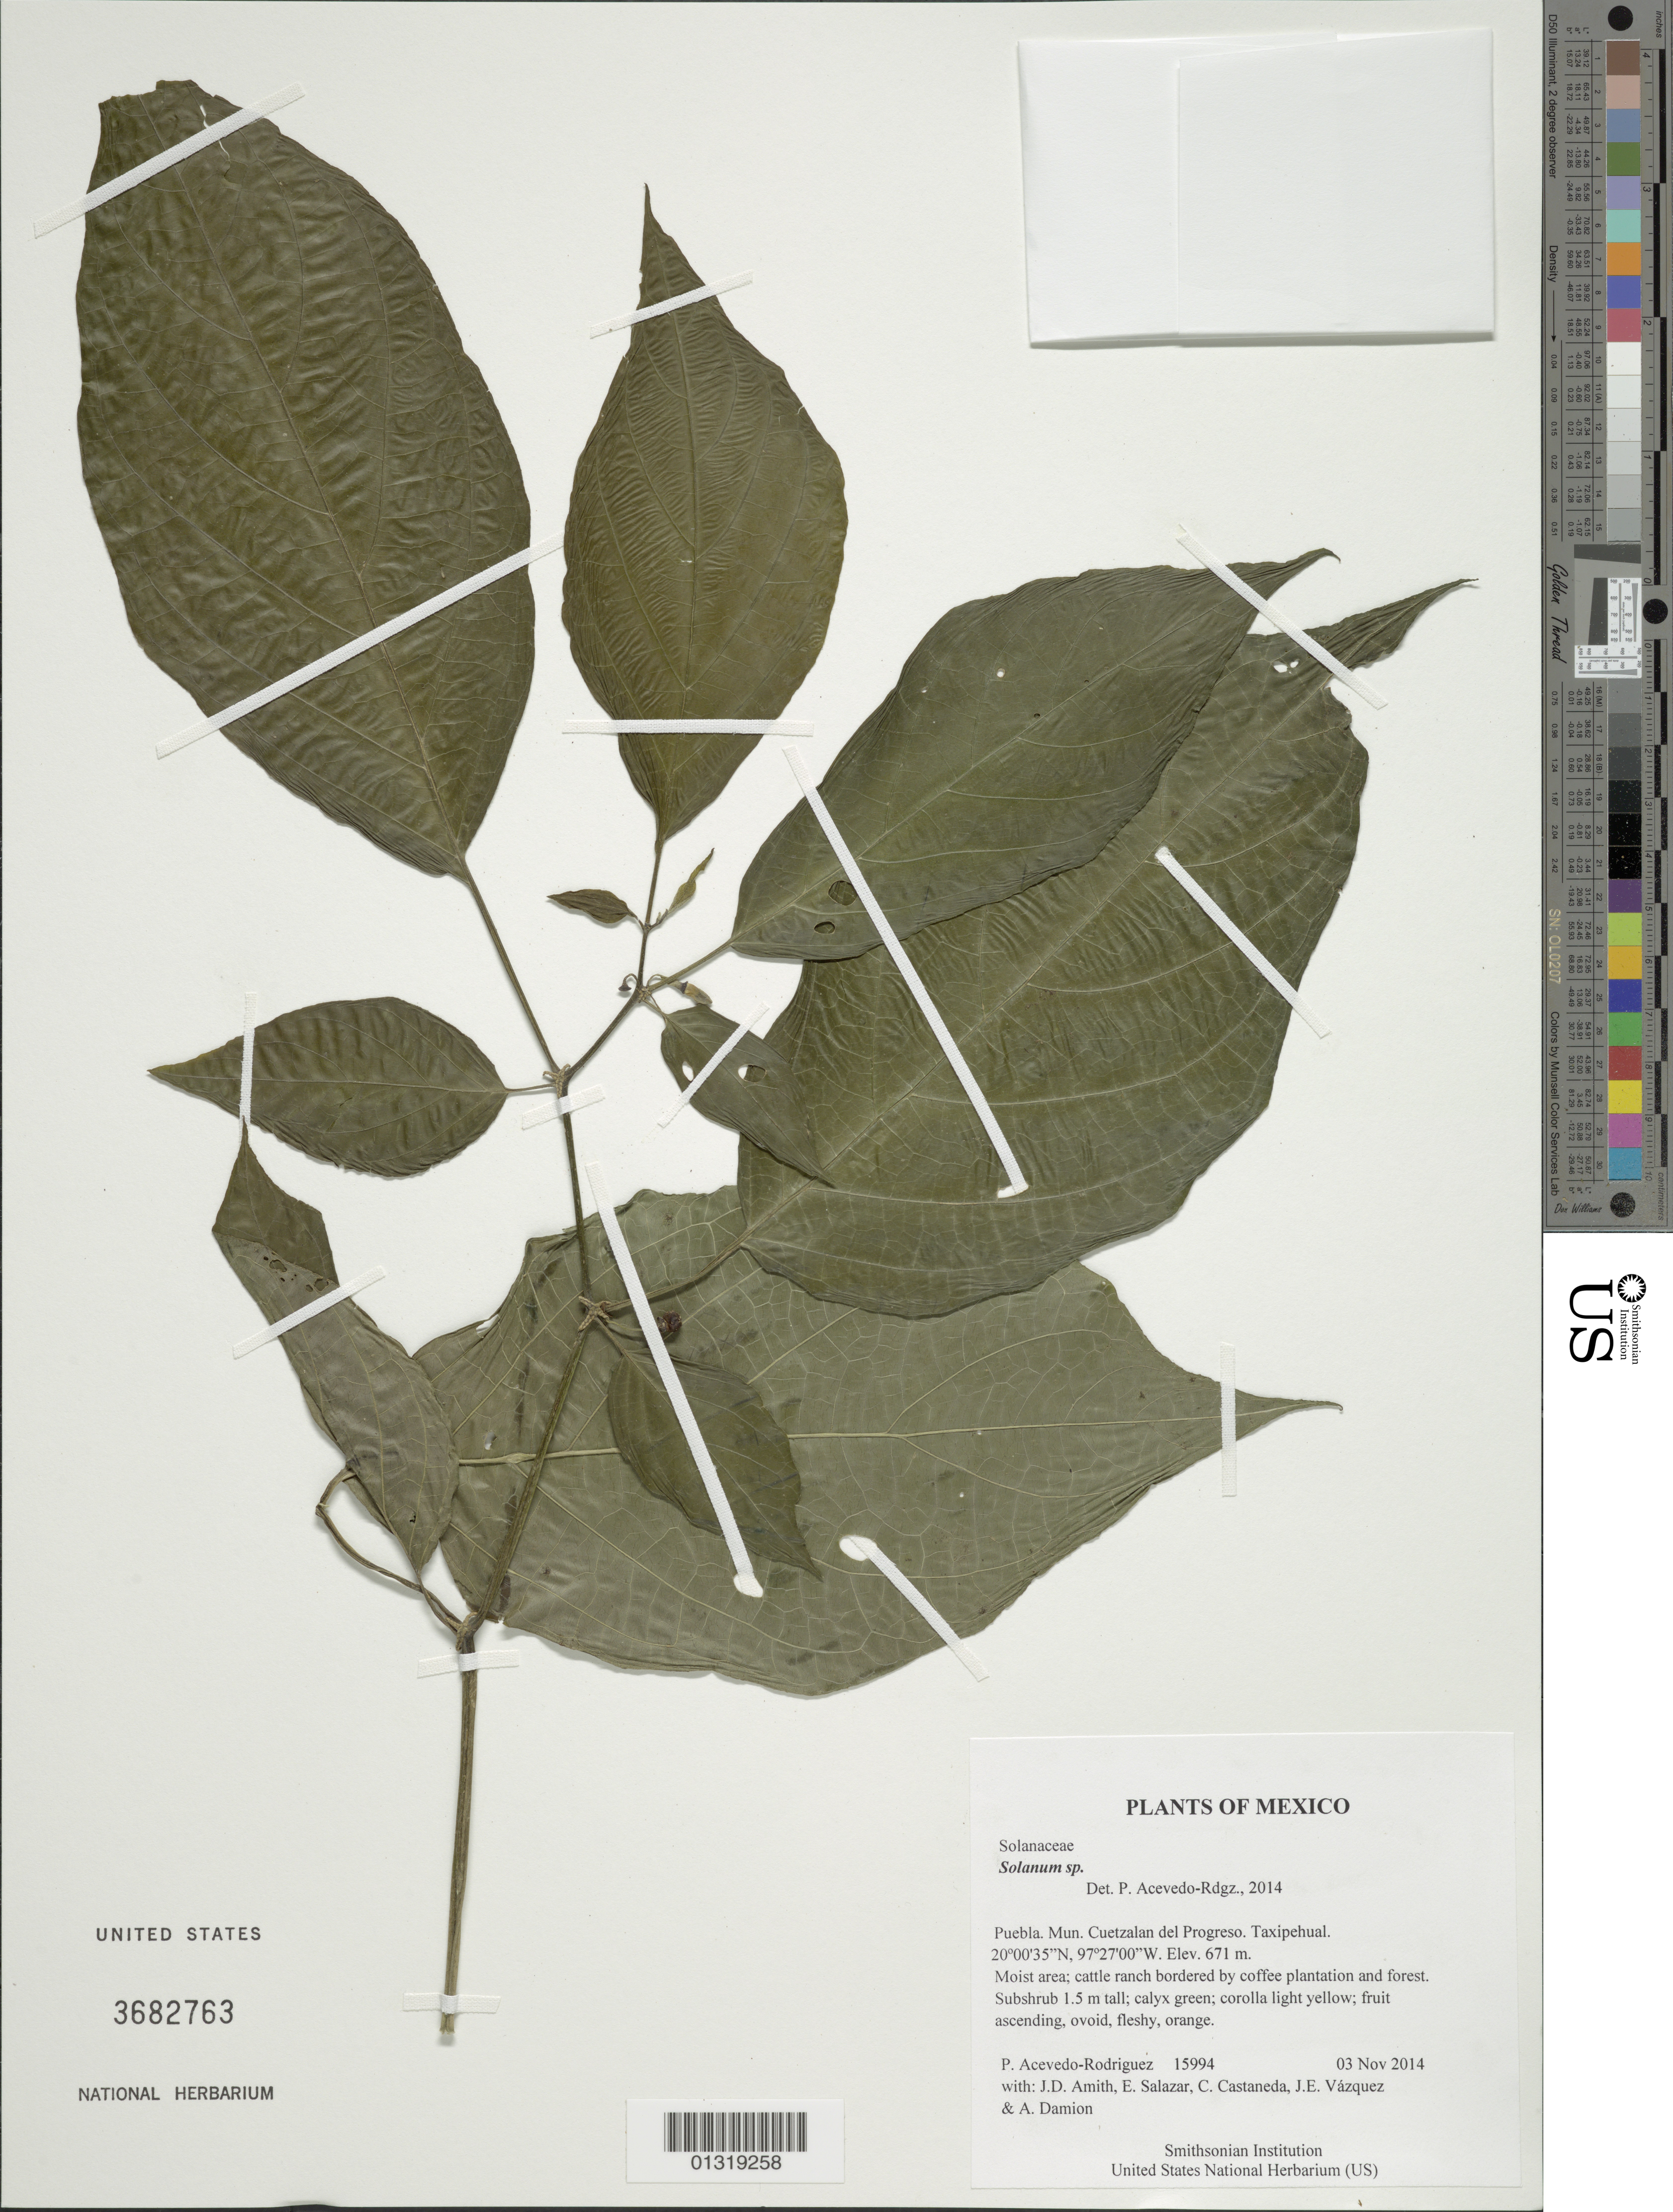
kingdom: Plantae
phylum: Tracheophyta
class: Magnoliopsida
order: Solanales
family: Solanaceae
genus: Solanum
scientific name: Solanum sp.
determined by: Acevedo-Rodriguez, P., (US), Smithsonian Institution - National Museum of Natural History (UNITED STATES)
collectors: P. Acevedo-Rodr., J. D. Amith, E. Salazar, C. Castaneda, J. E. Vázquez & A. Damion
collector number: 15994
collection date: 2014-11-03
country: Mexico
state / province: Puebla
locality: Mun. Cuetzalan del Progreso. Taxipehual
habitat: Moist area; cattle ranch bordered with coffee plant. and forest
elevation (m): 671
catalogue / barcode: US 3682763